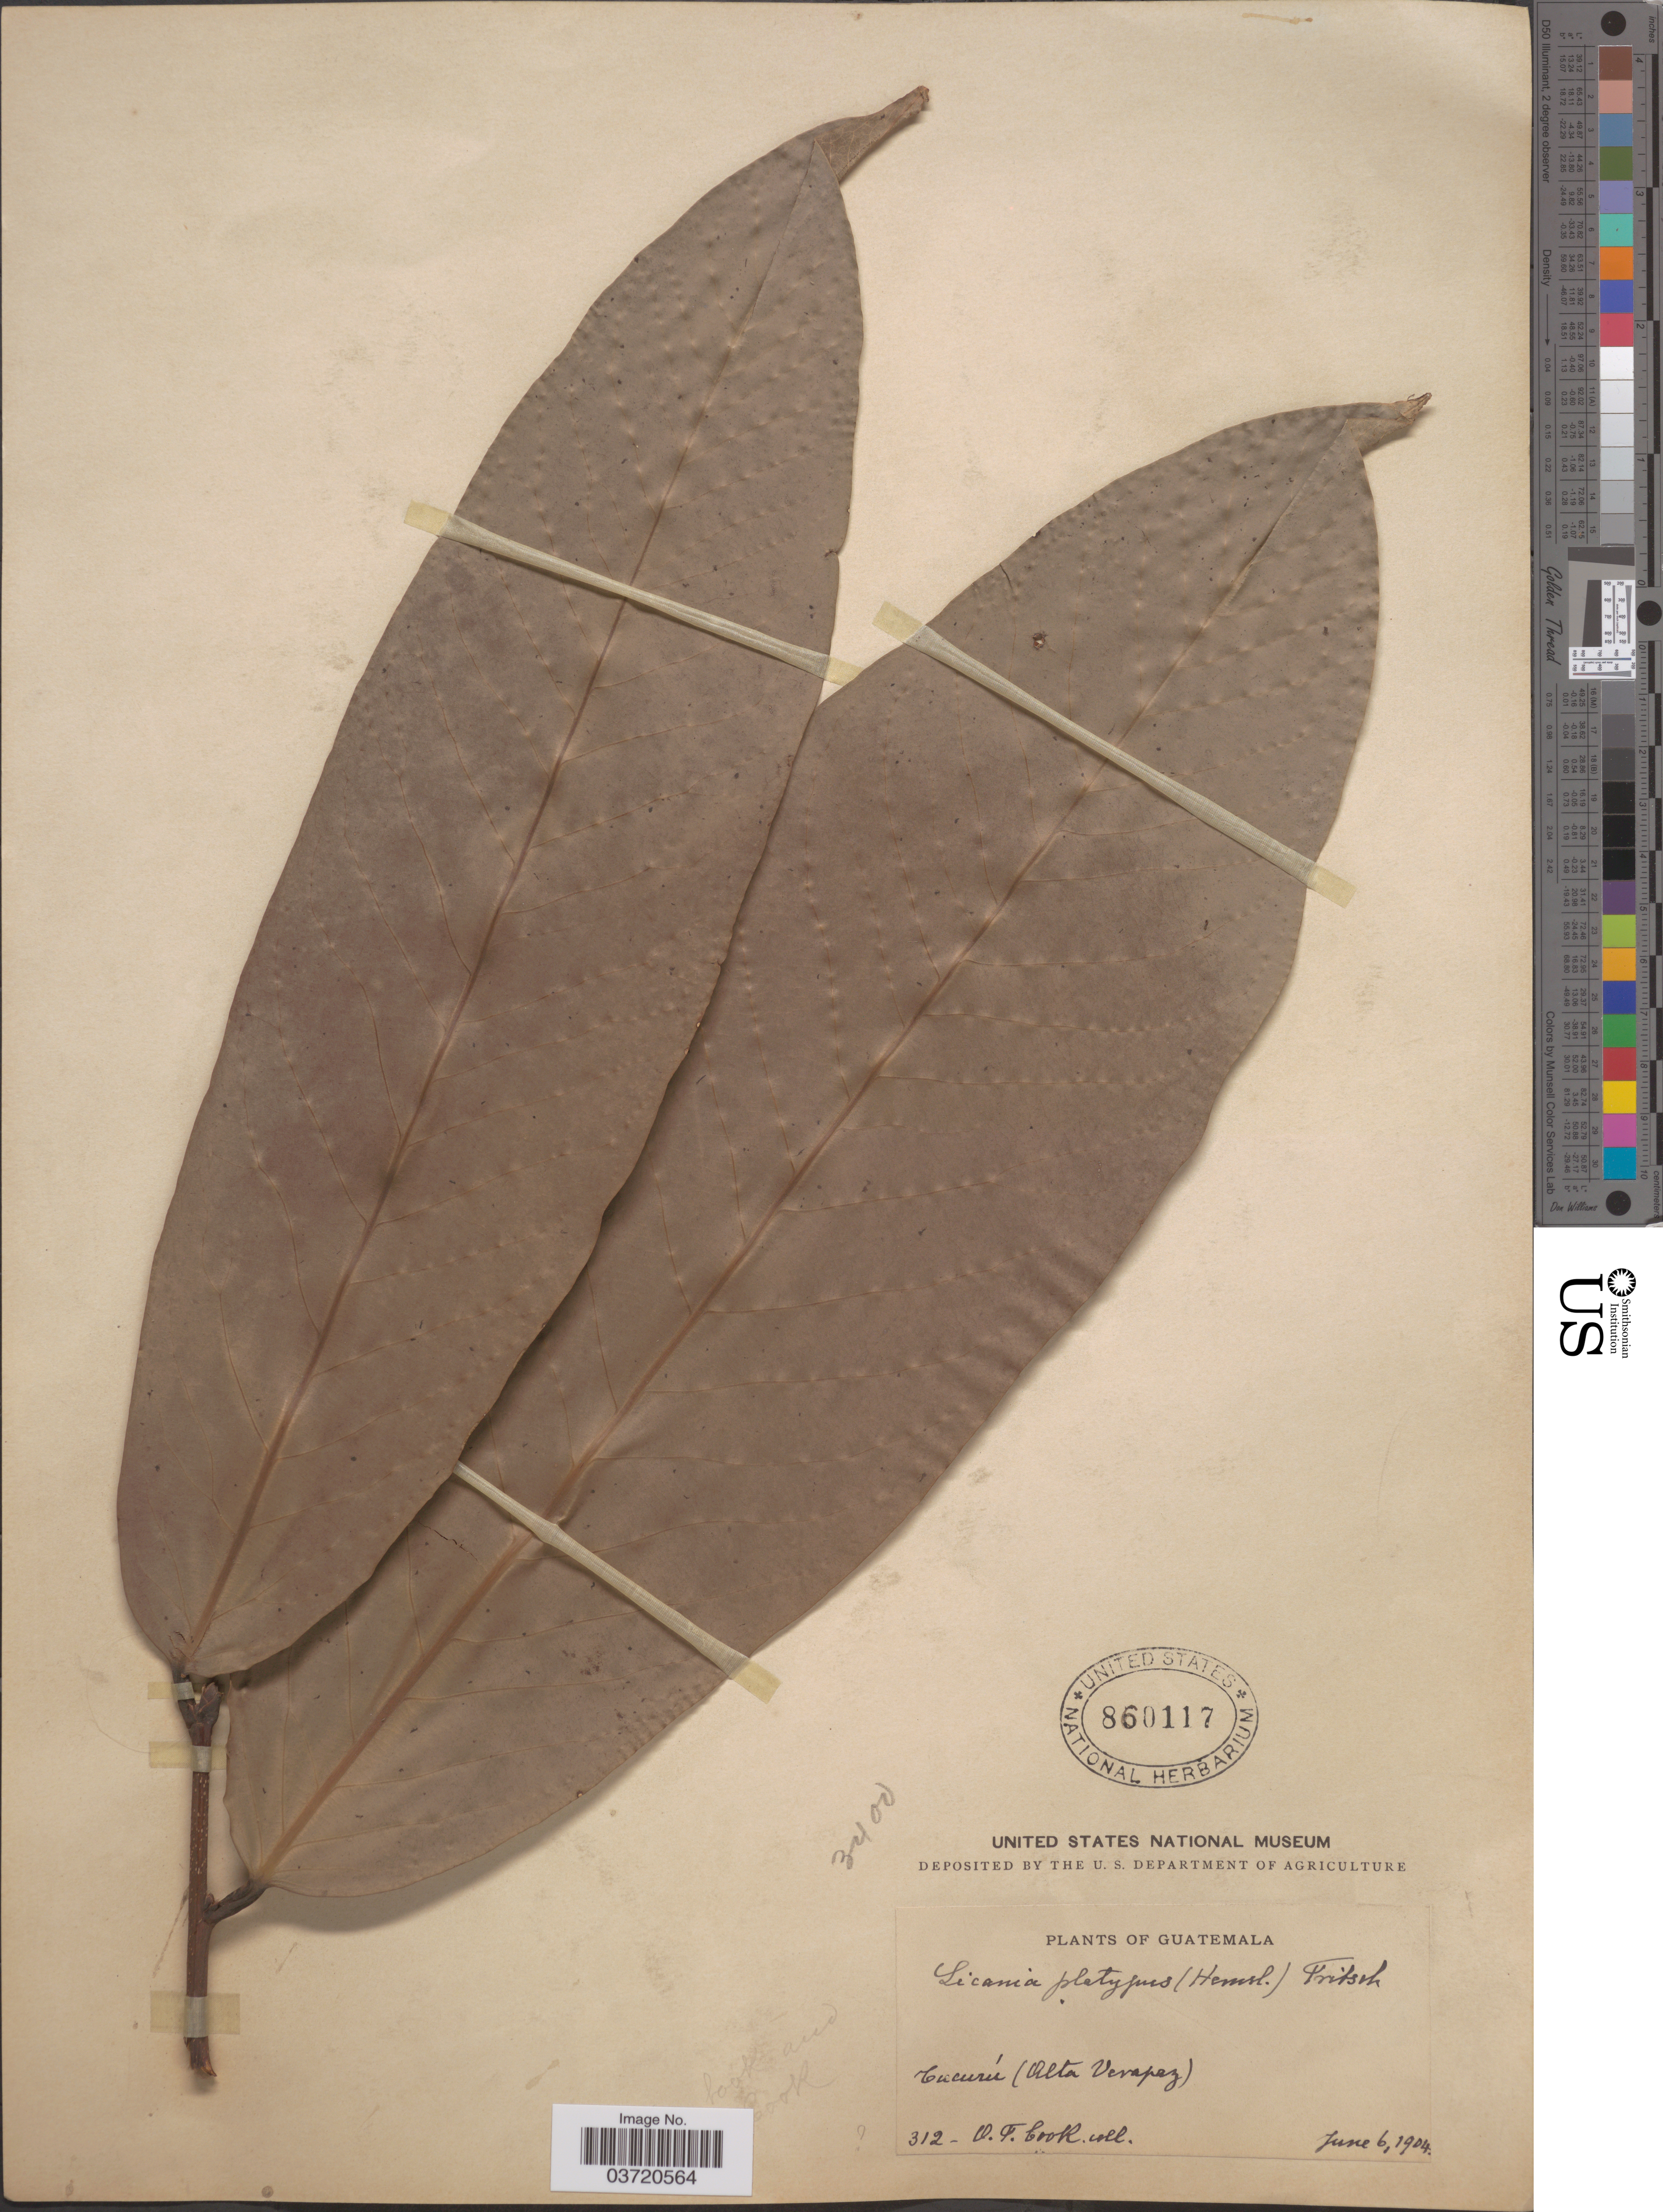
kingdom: Plantae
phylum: Tracheophyta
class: Magnoliopsida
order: Malpighiales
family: Chrysobalanaceae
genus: Moquilea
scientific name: Moquilea platypus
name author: Hemsl.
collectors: O. F. Cook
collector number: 312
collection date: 1904-06-06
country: Guatemala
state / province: Alta Verapaz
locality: Cucurú.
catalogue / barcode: US 860117